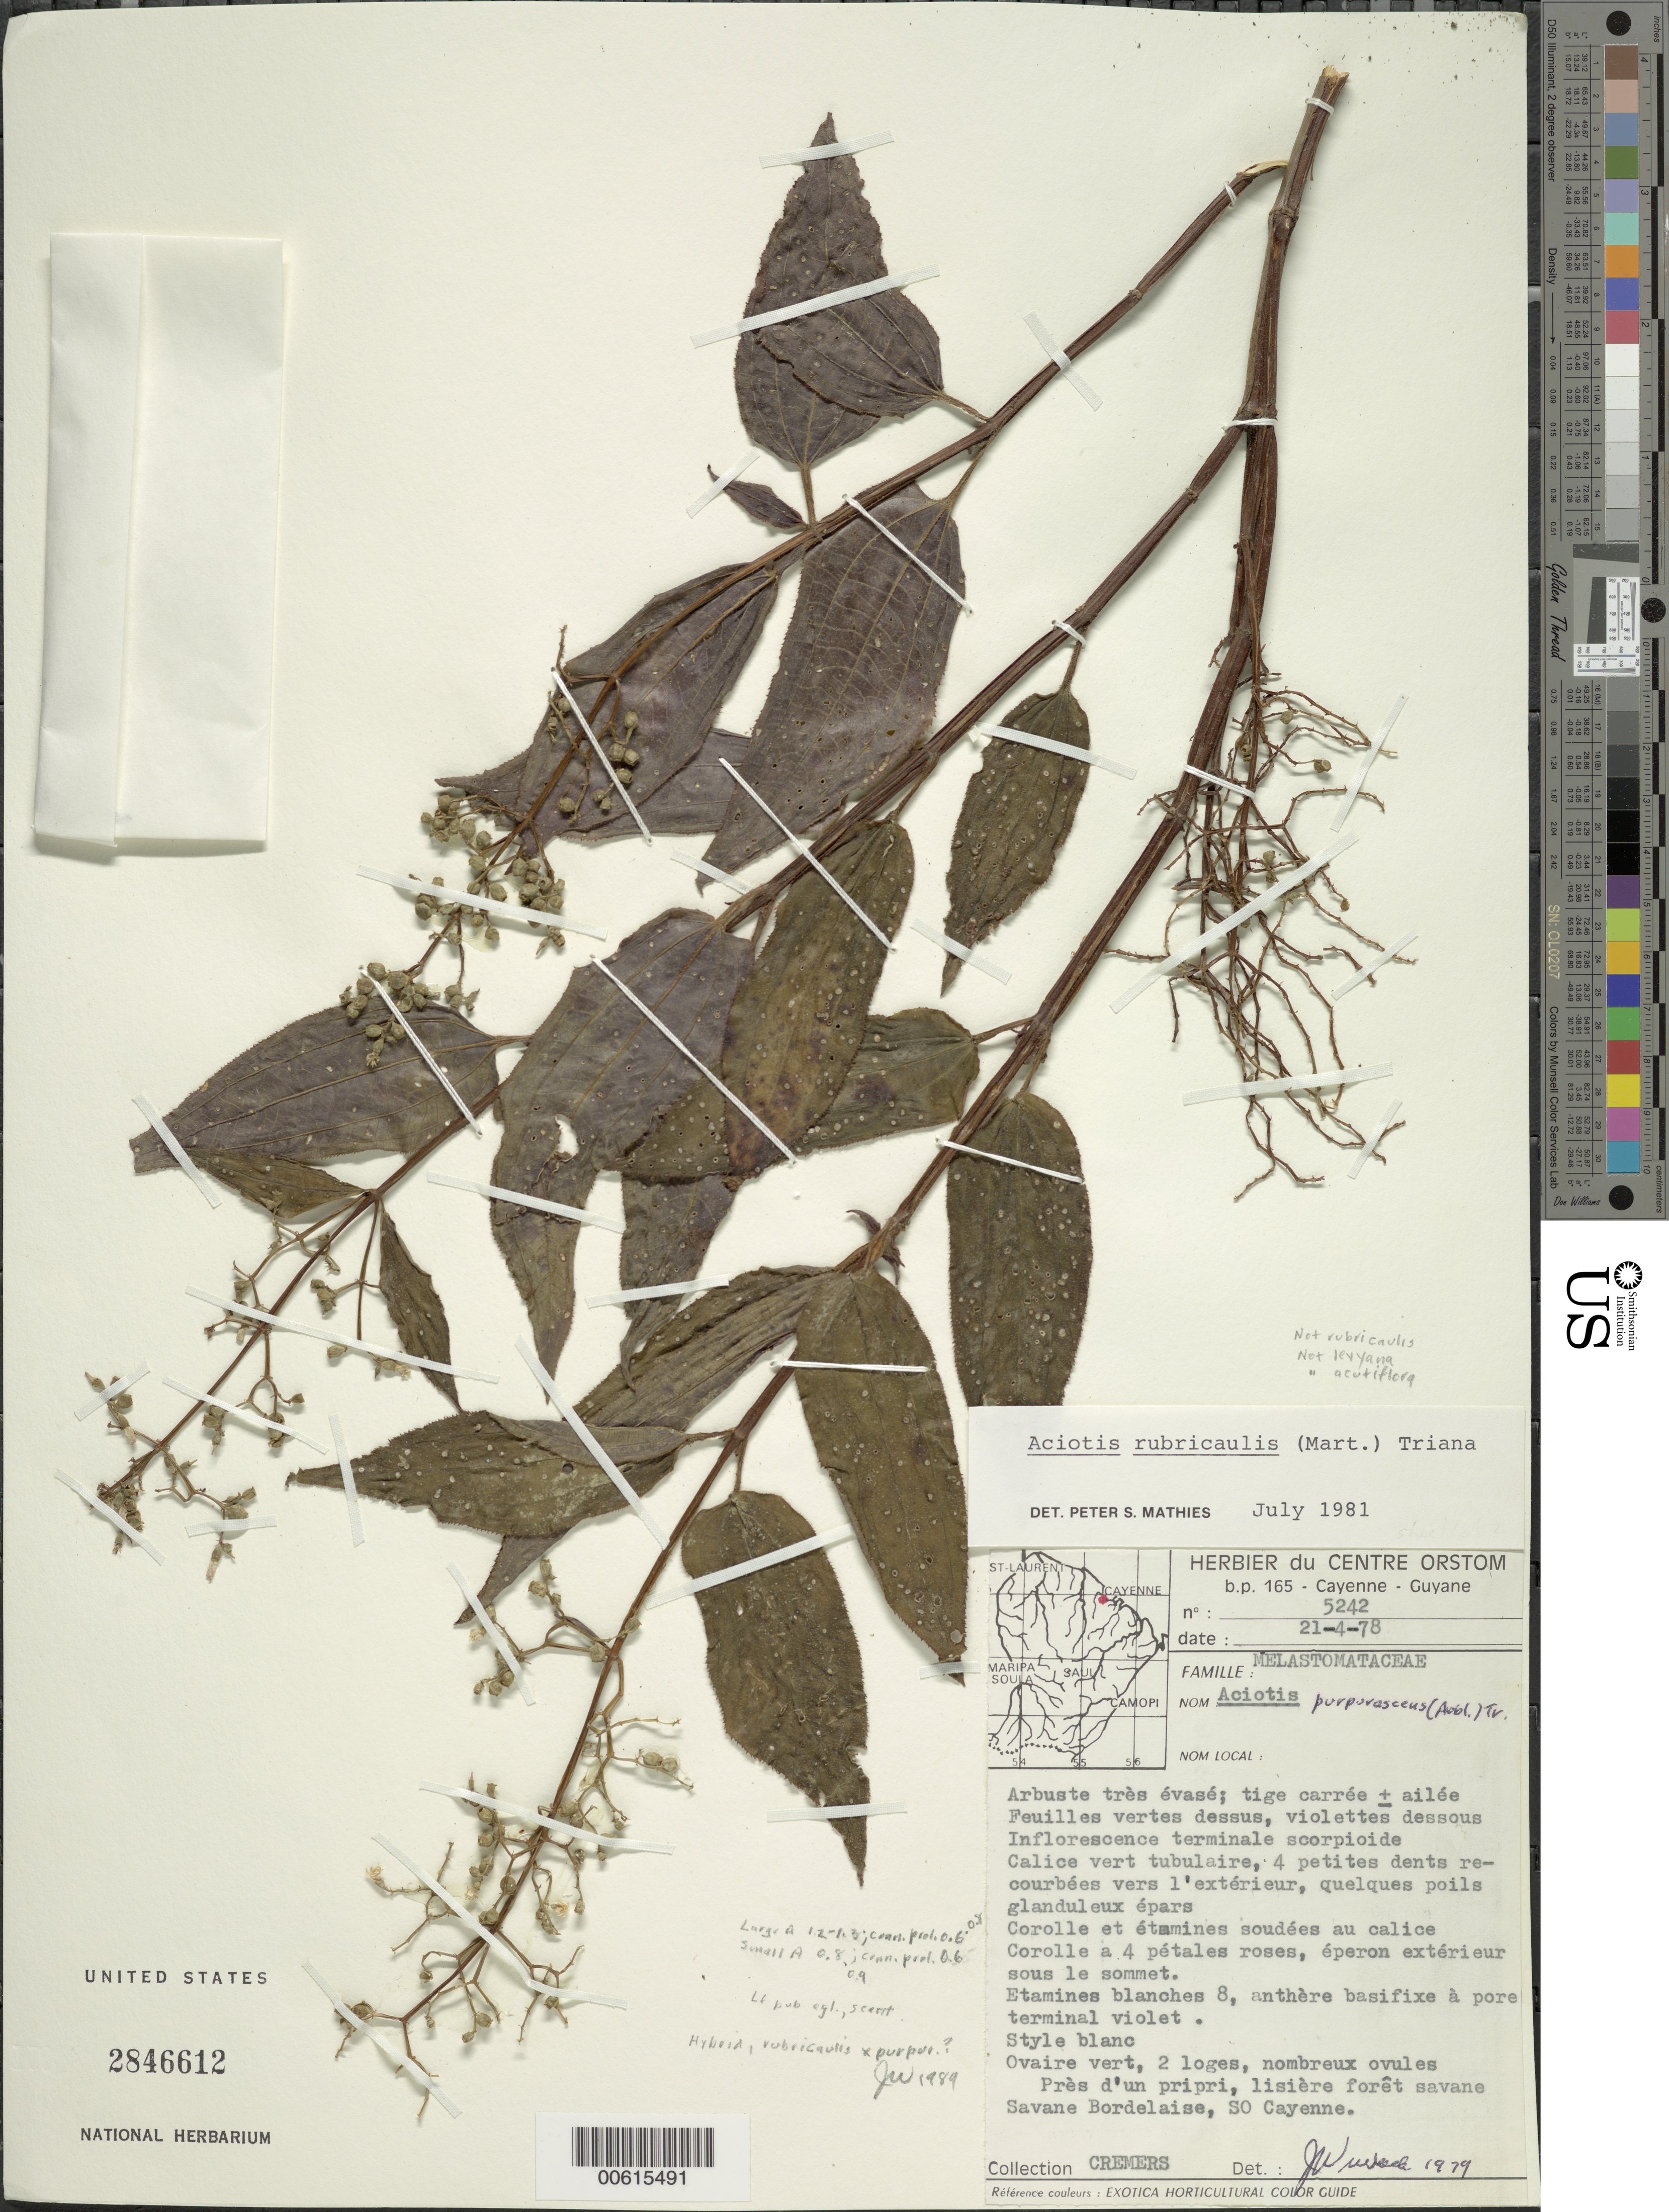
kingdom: Plantae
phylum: Tracheophyta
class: Magnoliopsida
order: Myrtales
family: Melastomataceae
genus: Aciotis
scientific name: Aciotis purpurascens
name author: (Aubl.) Triana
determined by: Wurdack, John J., (US), US (UNITED STATES)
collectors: G. Cremers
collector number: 5242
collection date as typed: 21-Apr-78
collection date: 1978-04-21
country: French Guiana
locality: Savane Bordelaise, pres d'un pripir, SW de Cayenne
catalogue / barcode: US 2846612